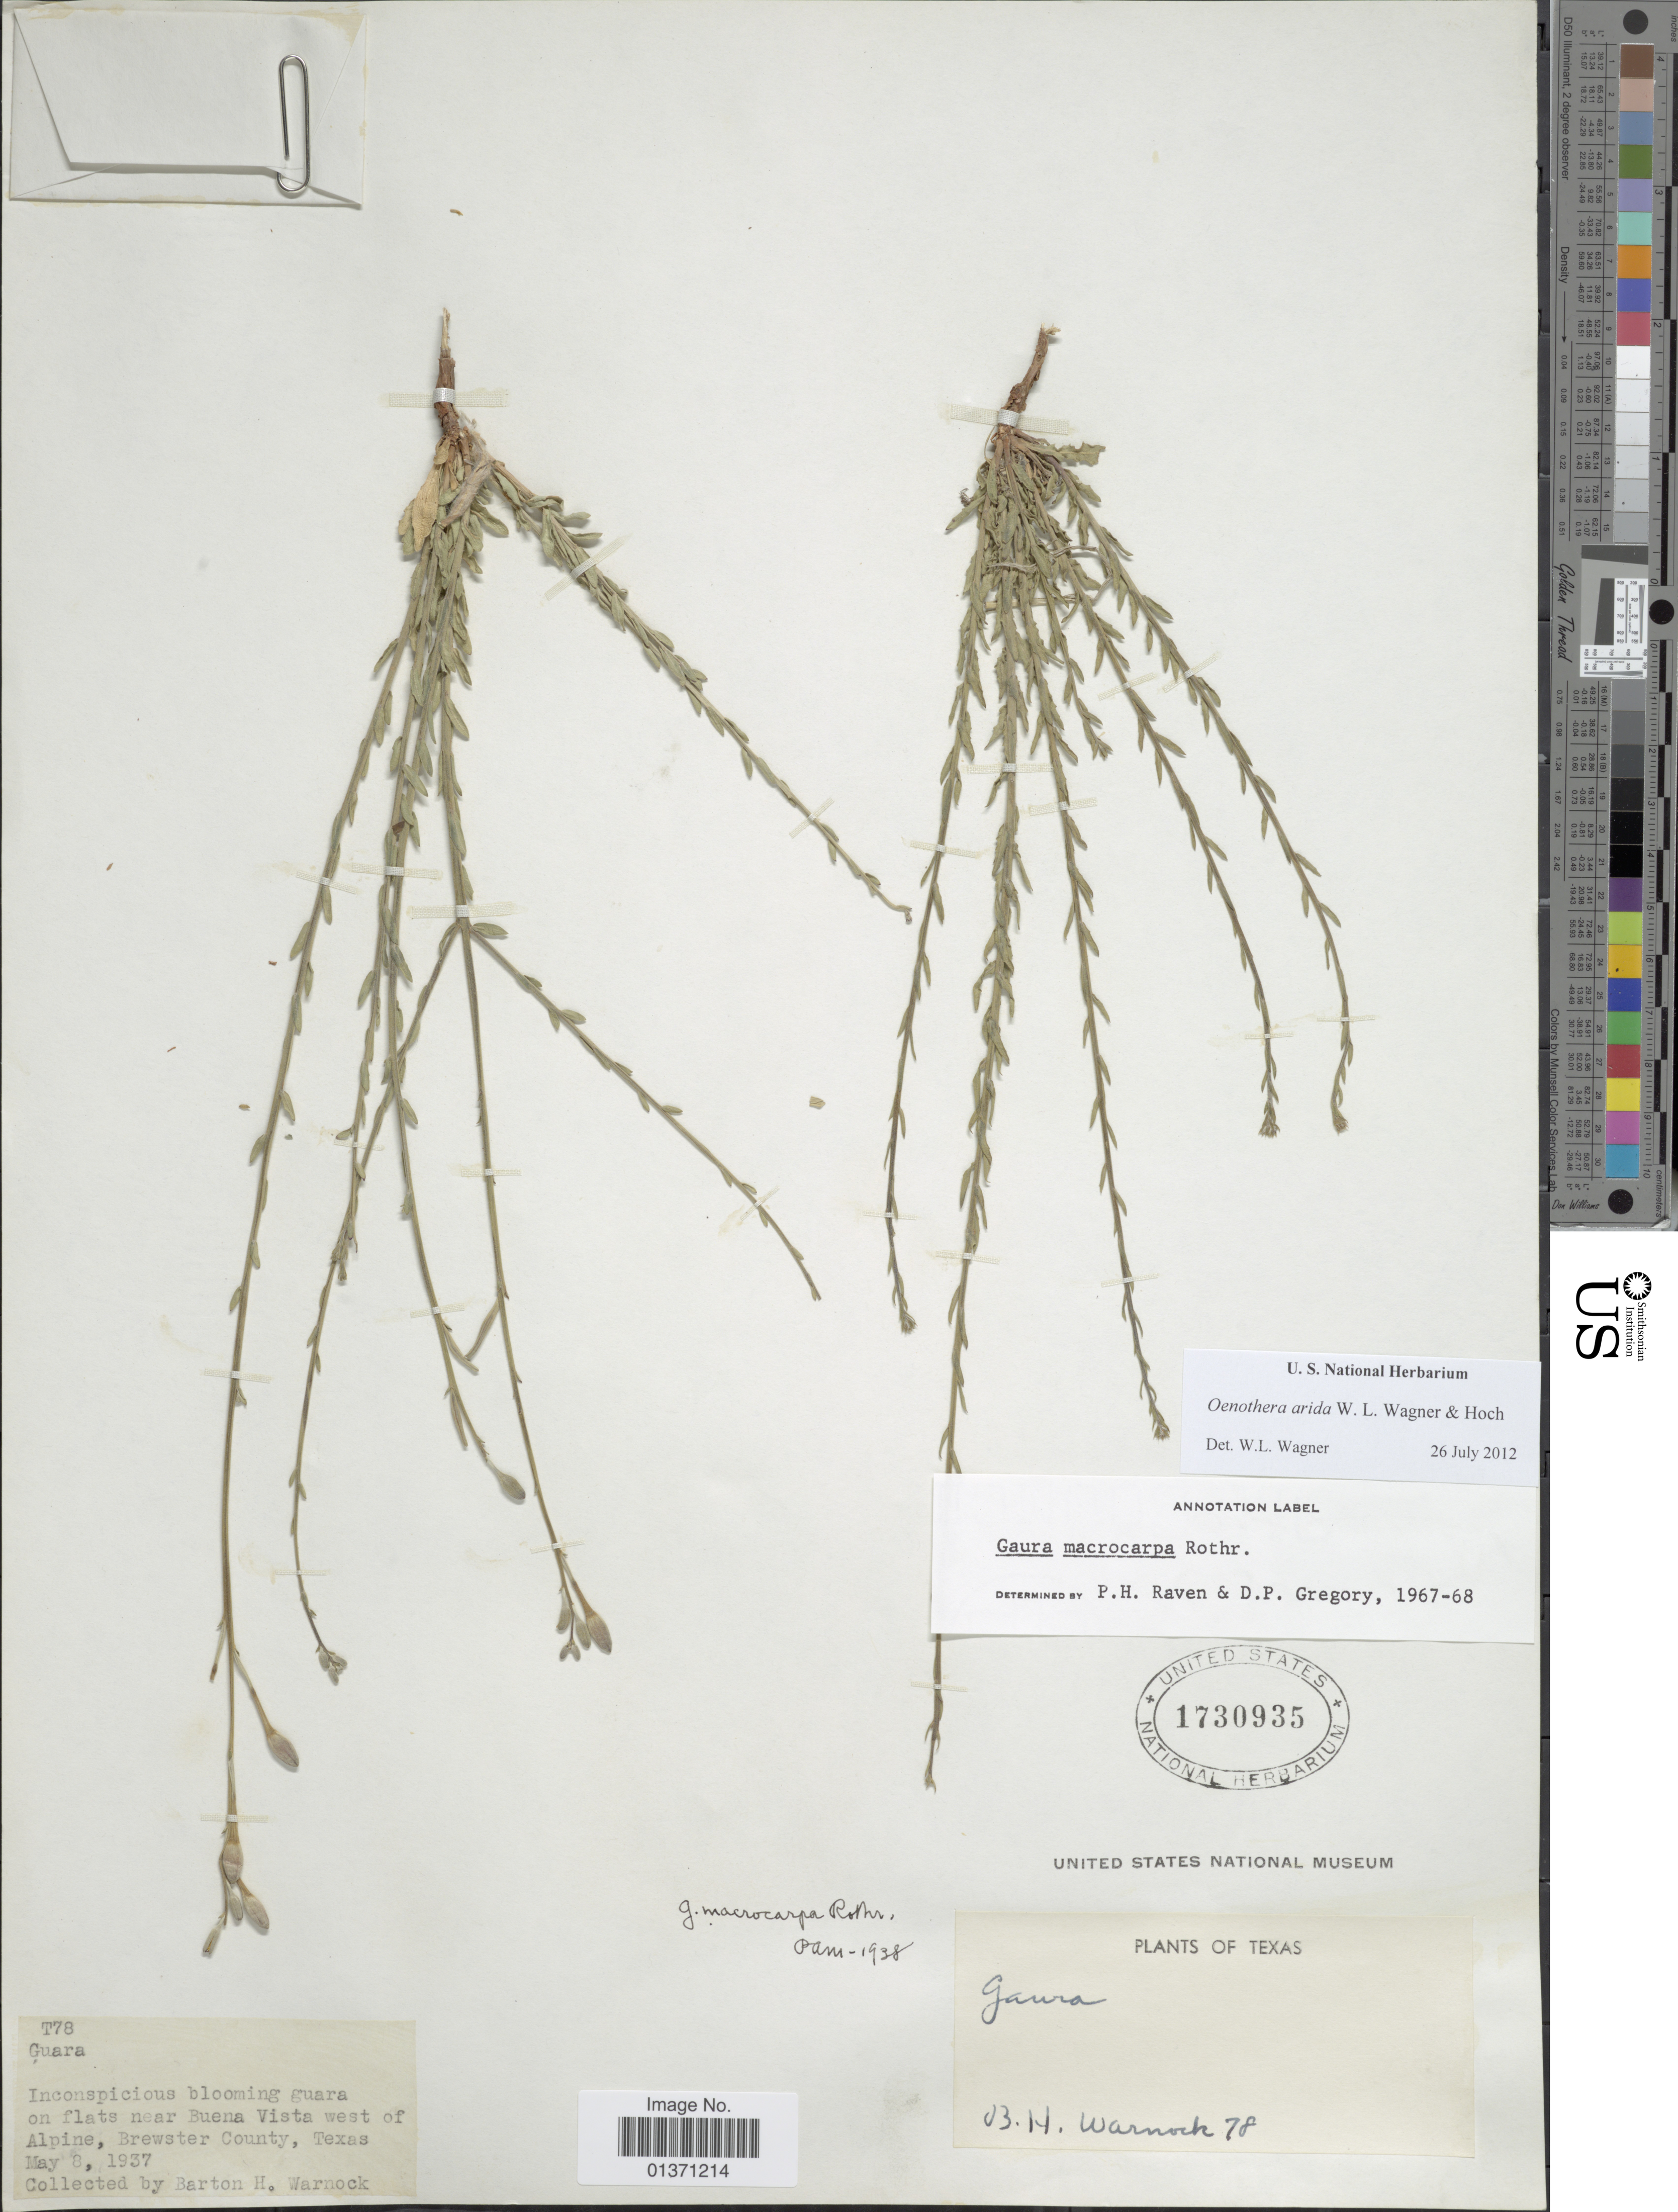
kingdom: Plantae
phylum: Tracheophyta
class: Magnoliopsida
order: Myrtales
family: Onagraceae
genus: Oenothera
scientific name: Oenothera arida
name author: W.L. Wagner & Hoch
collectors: B. H. Warnock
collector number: T78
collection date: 1937-05-08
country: United States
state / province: Texas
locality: Flats near Buena Vista west of Alpine, Brewster County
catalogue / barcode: US 1730935